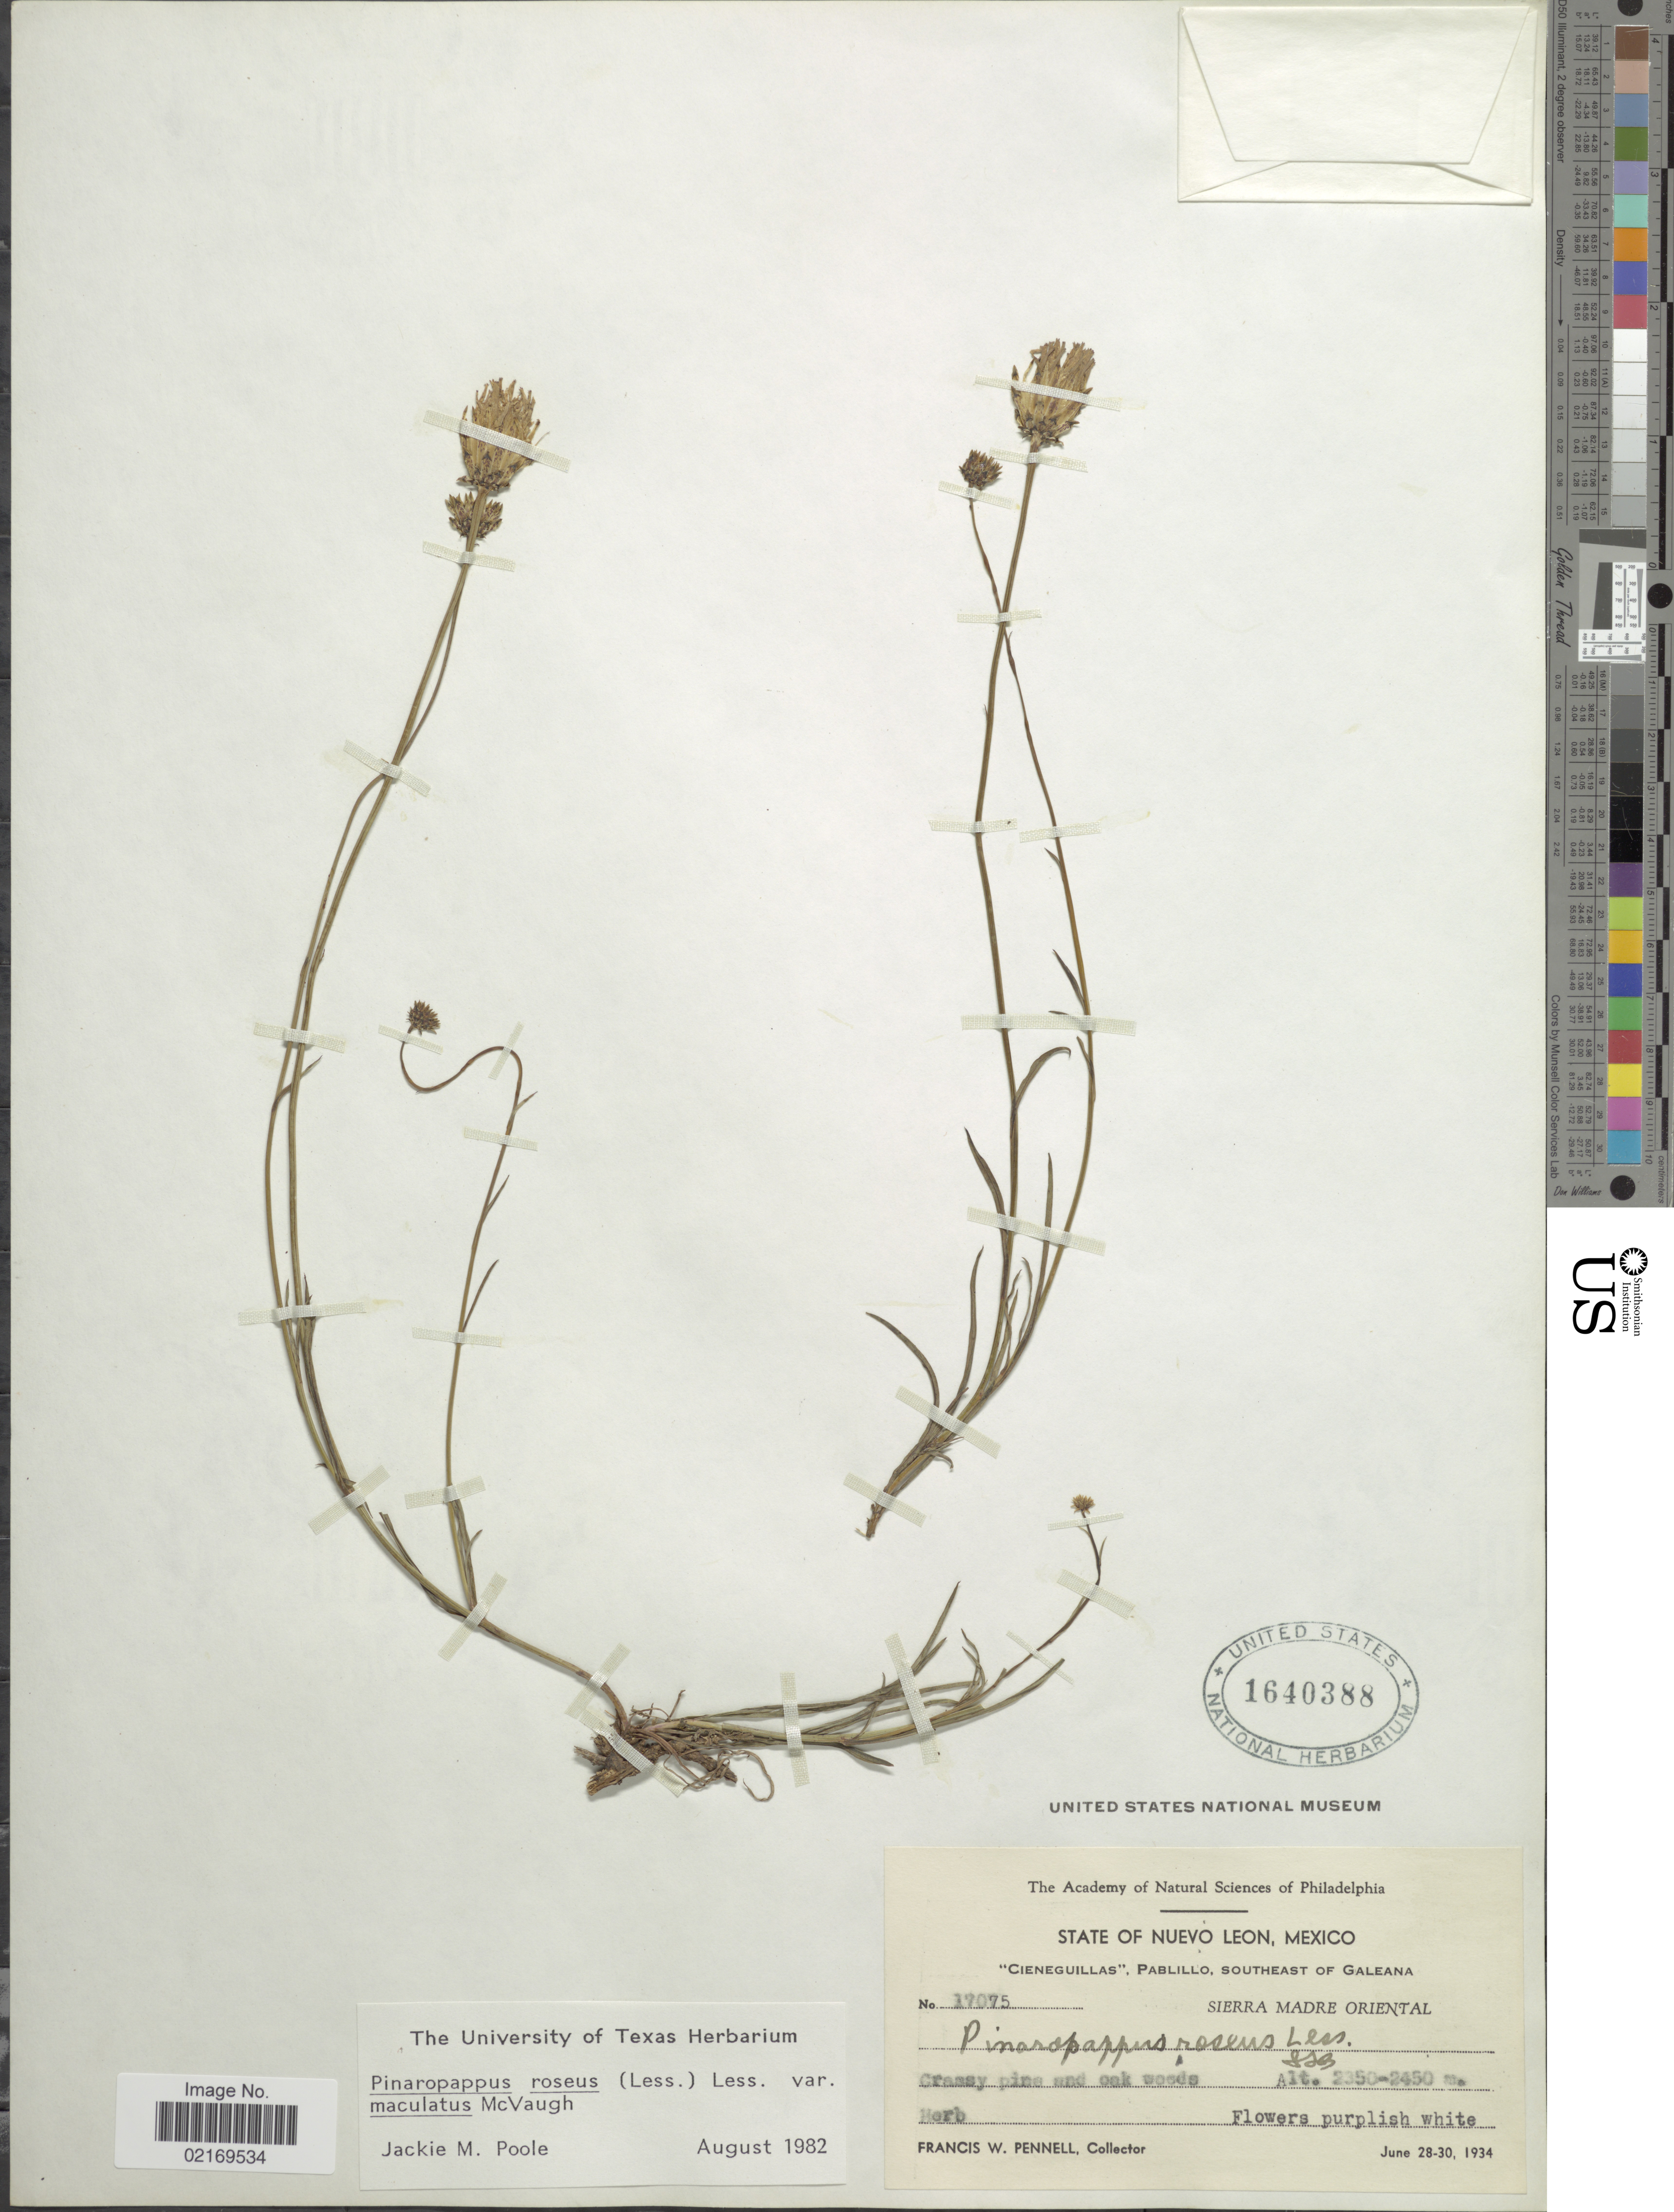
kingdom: Plantae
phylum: Tracheophyta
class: Magnoliopsida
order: Asterales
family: Asteraceae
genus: Pinaropappus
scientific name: Pinaropappus roseus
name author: Less.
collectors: F. W. Pennell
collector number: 17075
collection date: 1934-06-28/1934-06-30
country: Mexico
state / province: Nuevo León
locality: Cieneguillas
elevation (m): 2350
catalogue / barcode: US 1640388